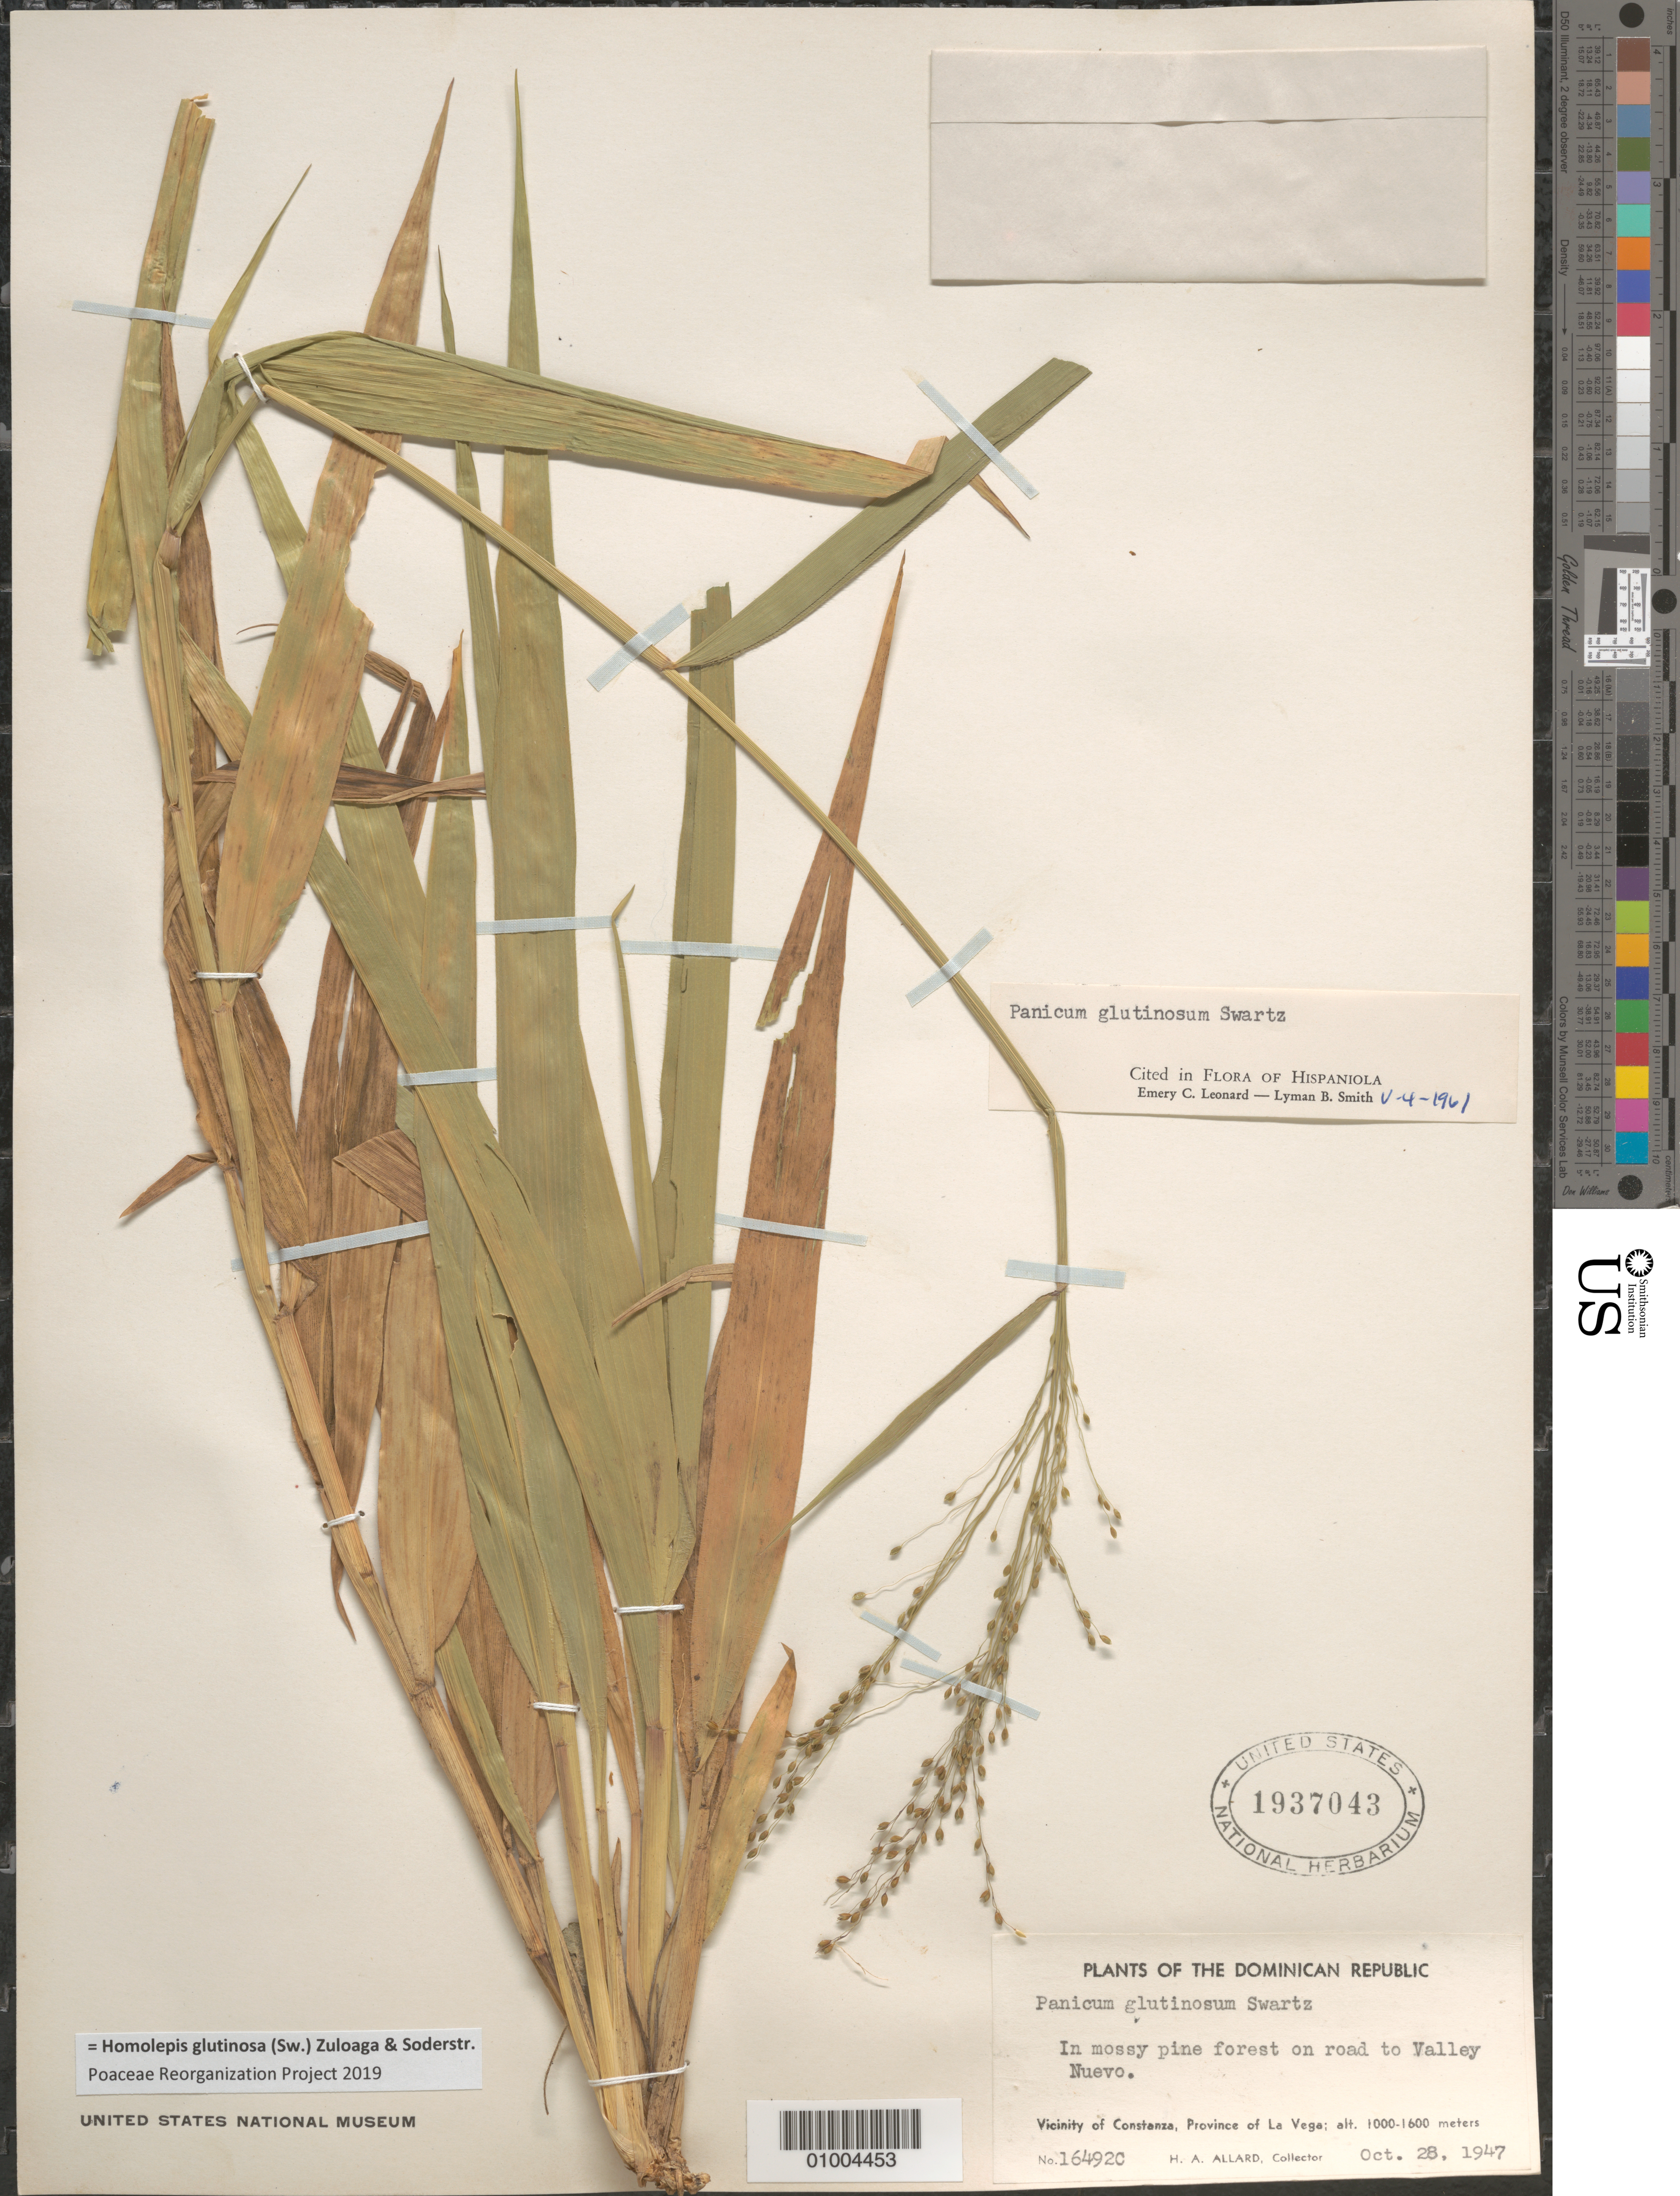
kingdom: Plantae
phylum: Tracheophyta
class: Liliopsida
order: Poales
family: Poaceae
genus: Homolepis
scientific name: Homolepis glutinosa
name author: (Sw.) Zuloaga & Soderstr.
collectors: H. A. Allard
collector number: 164920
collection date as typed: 28 Oct 1947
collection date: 1947-10-28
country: Dominican Republic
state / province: La Vega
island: Hispaniola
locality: in mossy pine forest on road to Valley Nuevo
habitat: in mossy pine forest on road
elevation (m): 1000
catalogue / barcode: US 1937043